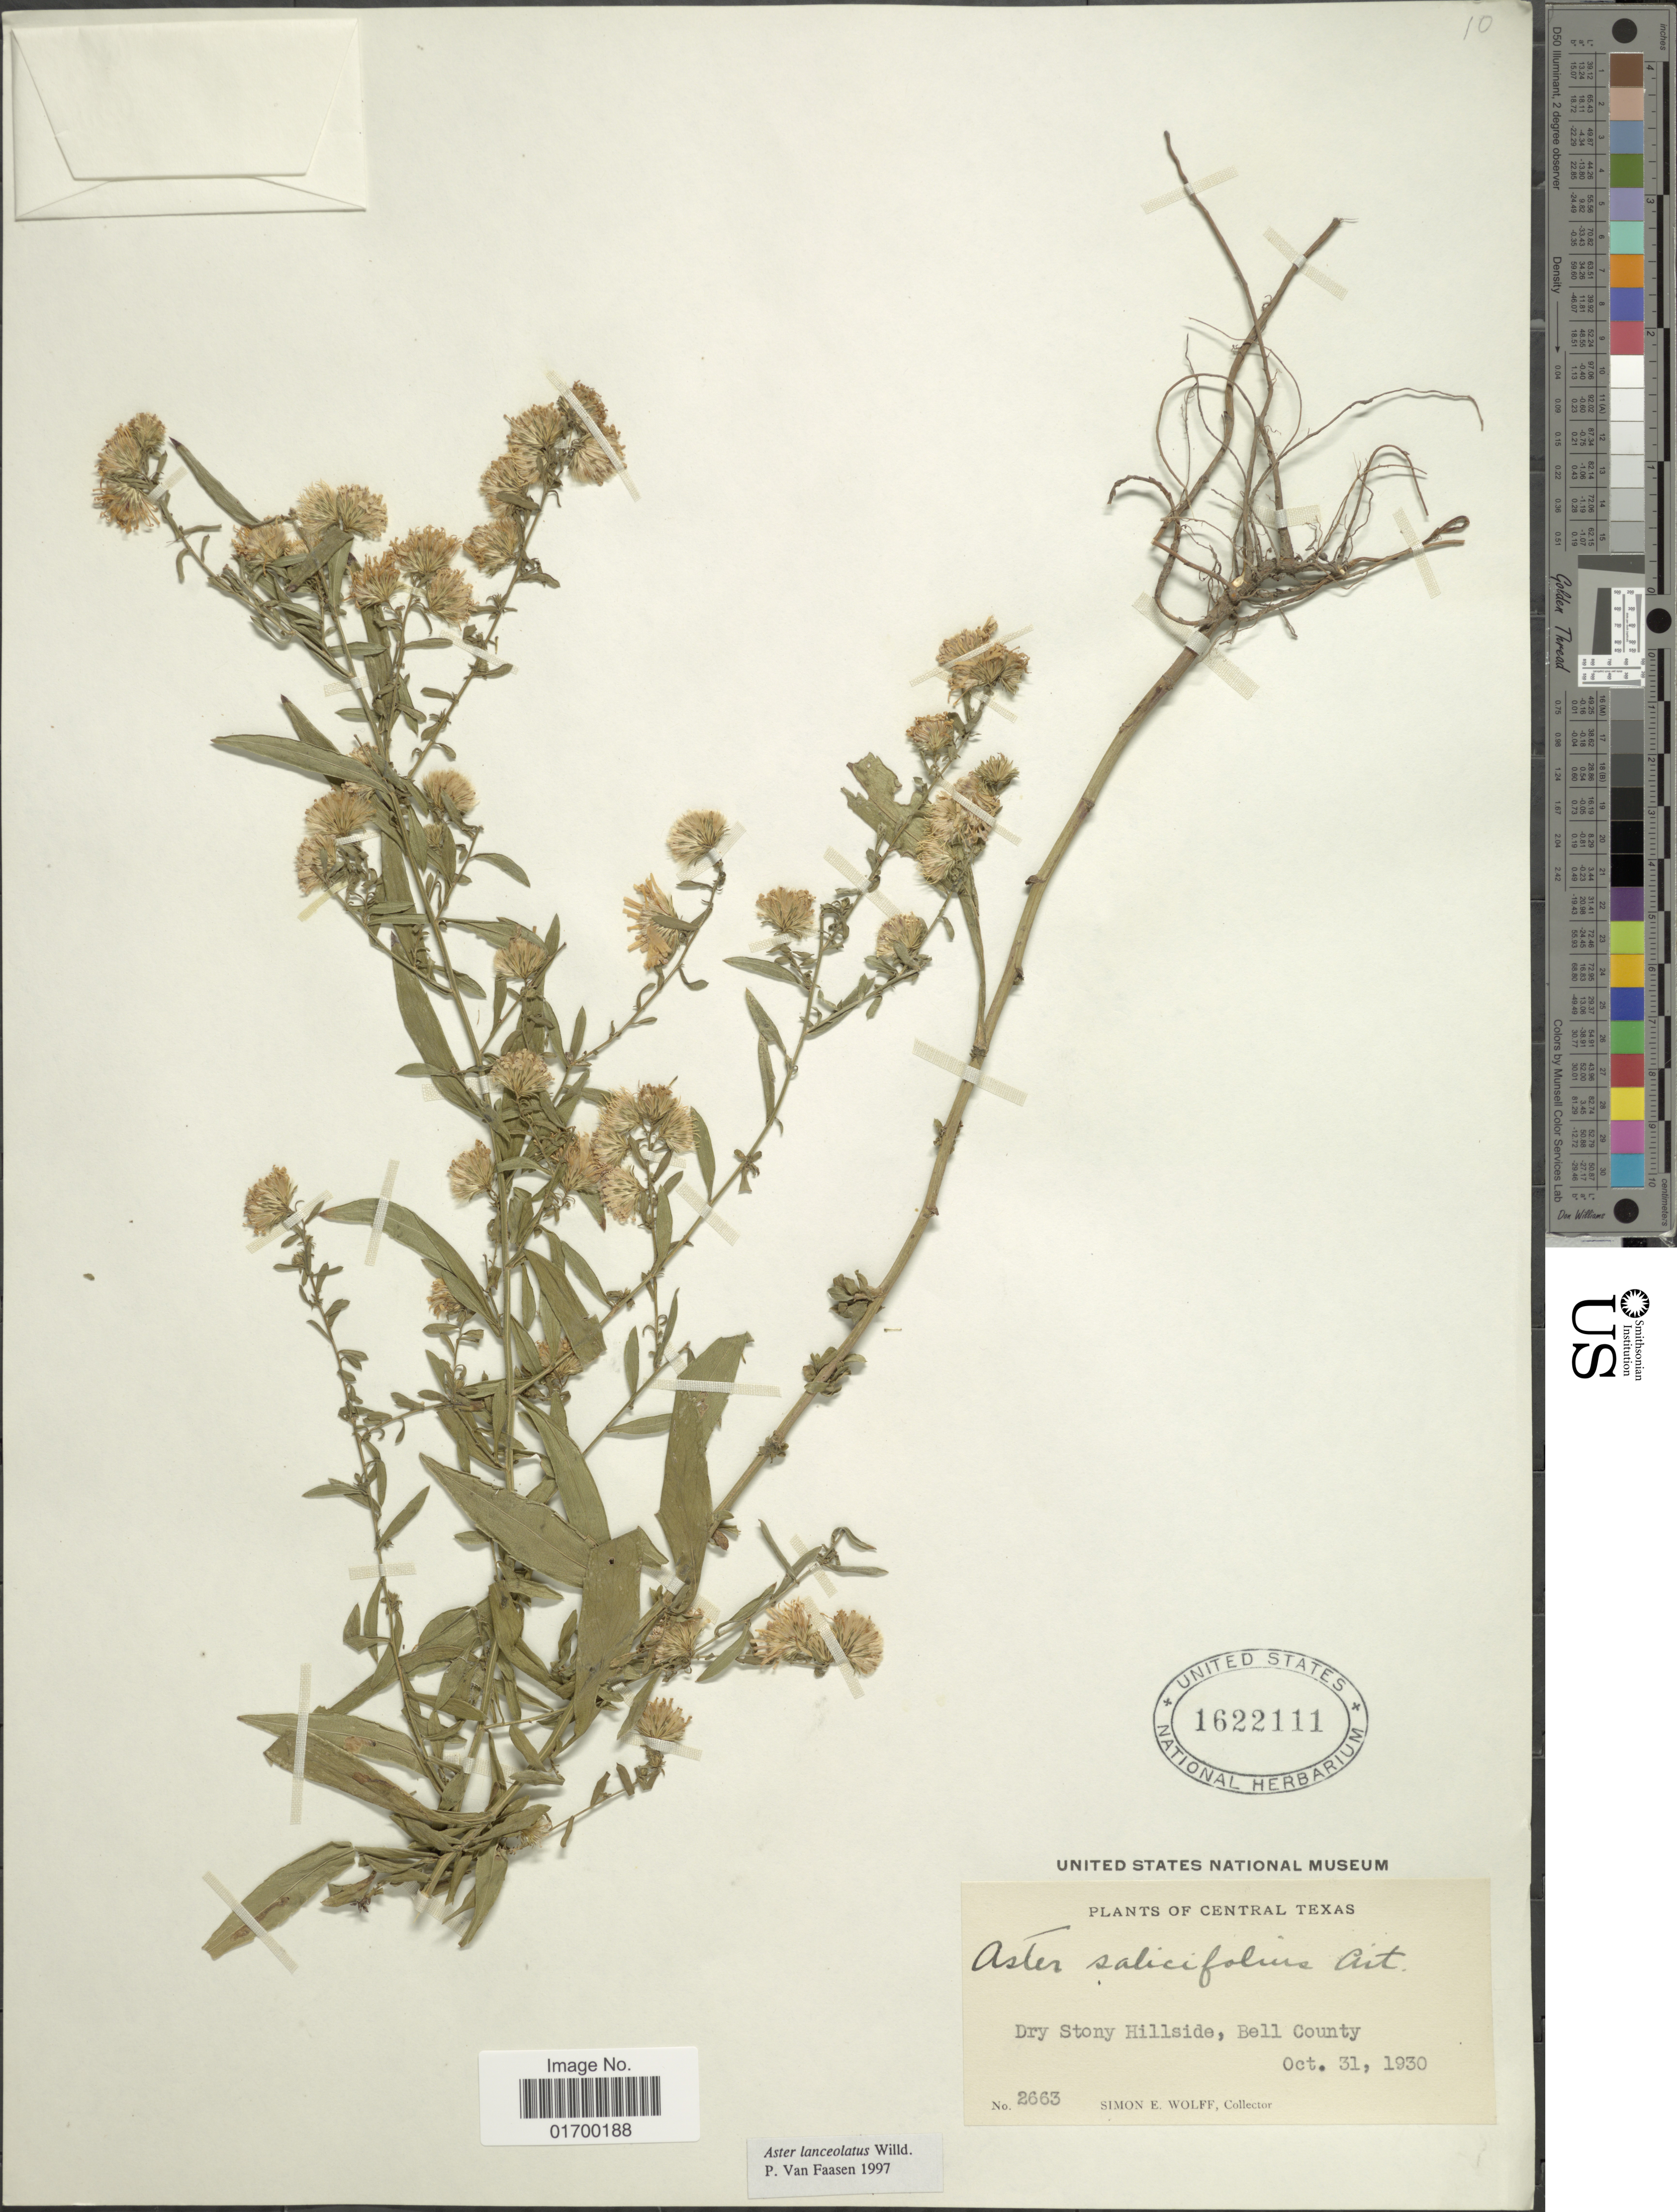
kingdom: Plantae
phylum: Tracheophyta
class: Magnoliopsida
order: Asterales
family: Asteraceae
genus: Symphyotrichum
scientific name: Symphyotrichum lanceolatum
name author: (Willd.) G.L. Nesom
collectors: S. E. Wolff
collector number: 2663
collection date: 1930-10-31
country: United States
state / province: Texas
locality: Central Texas,, Dry Stony Hillside, Bell County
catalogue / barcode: US 1622111